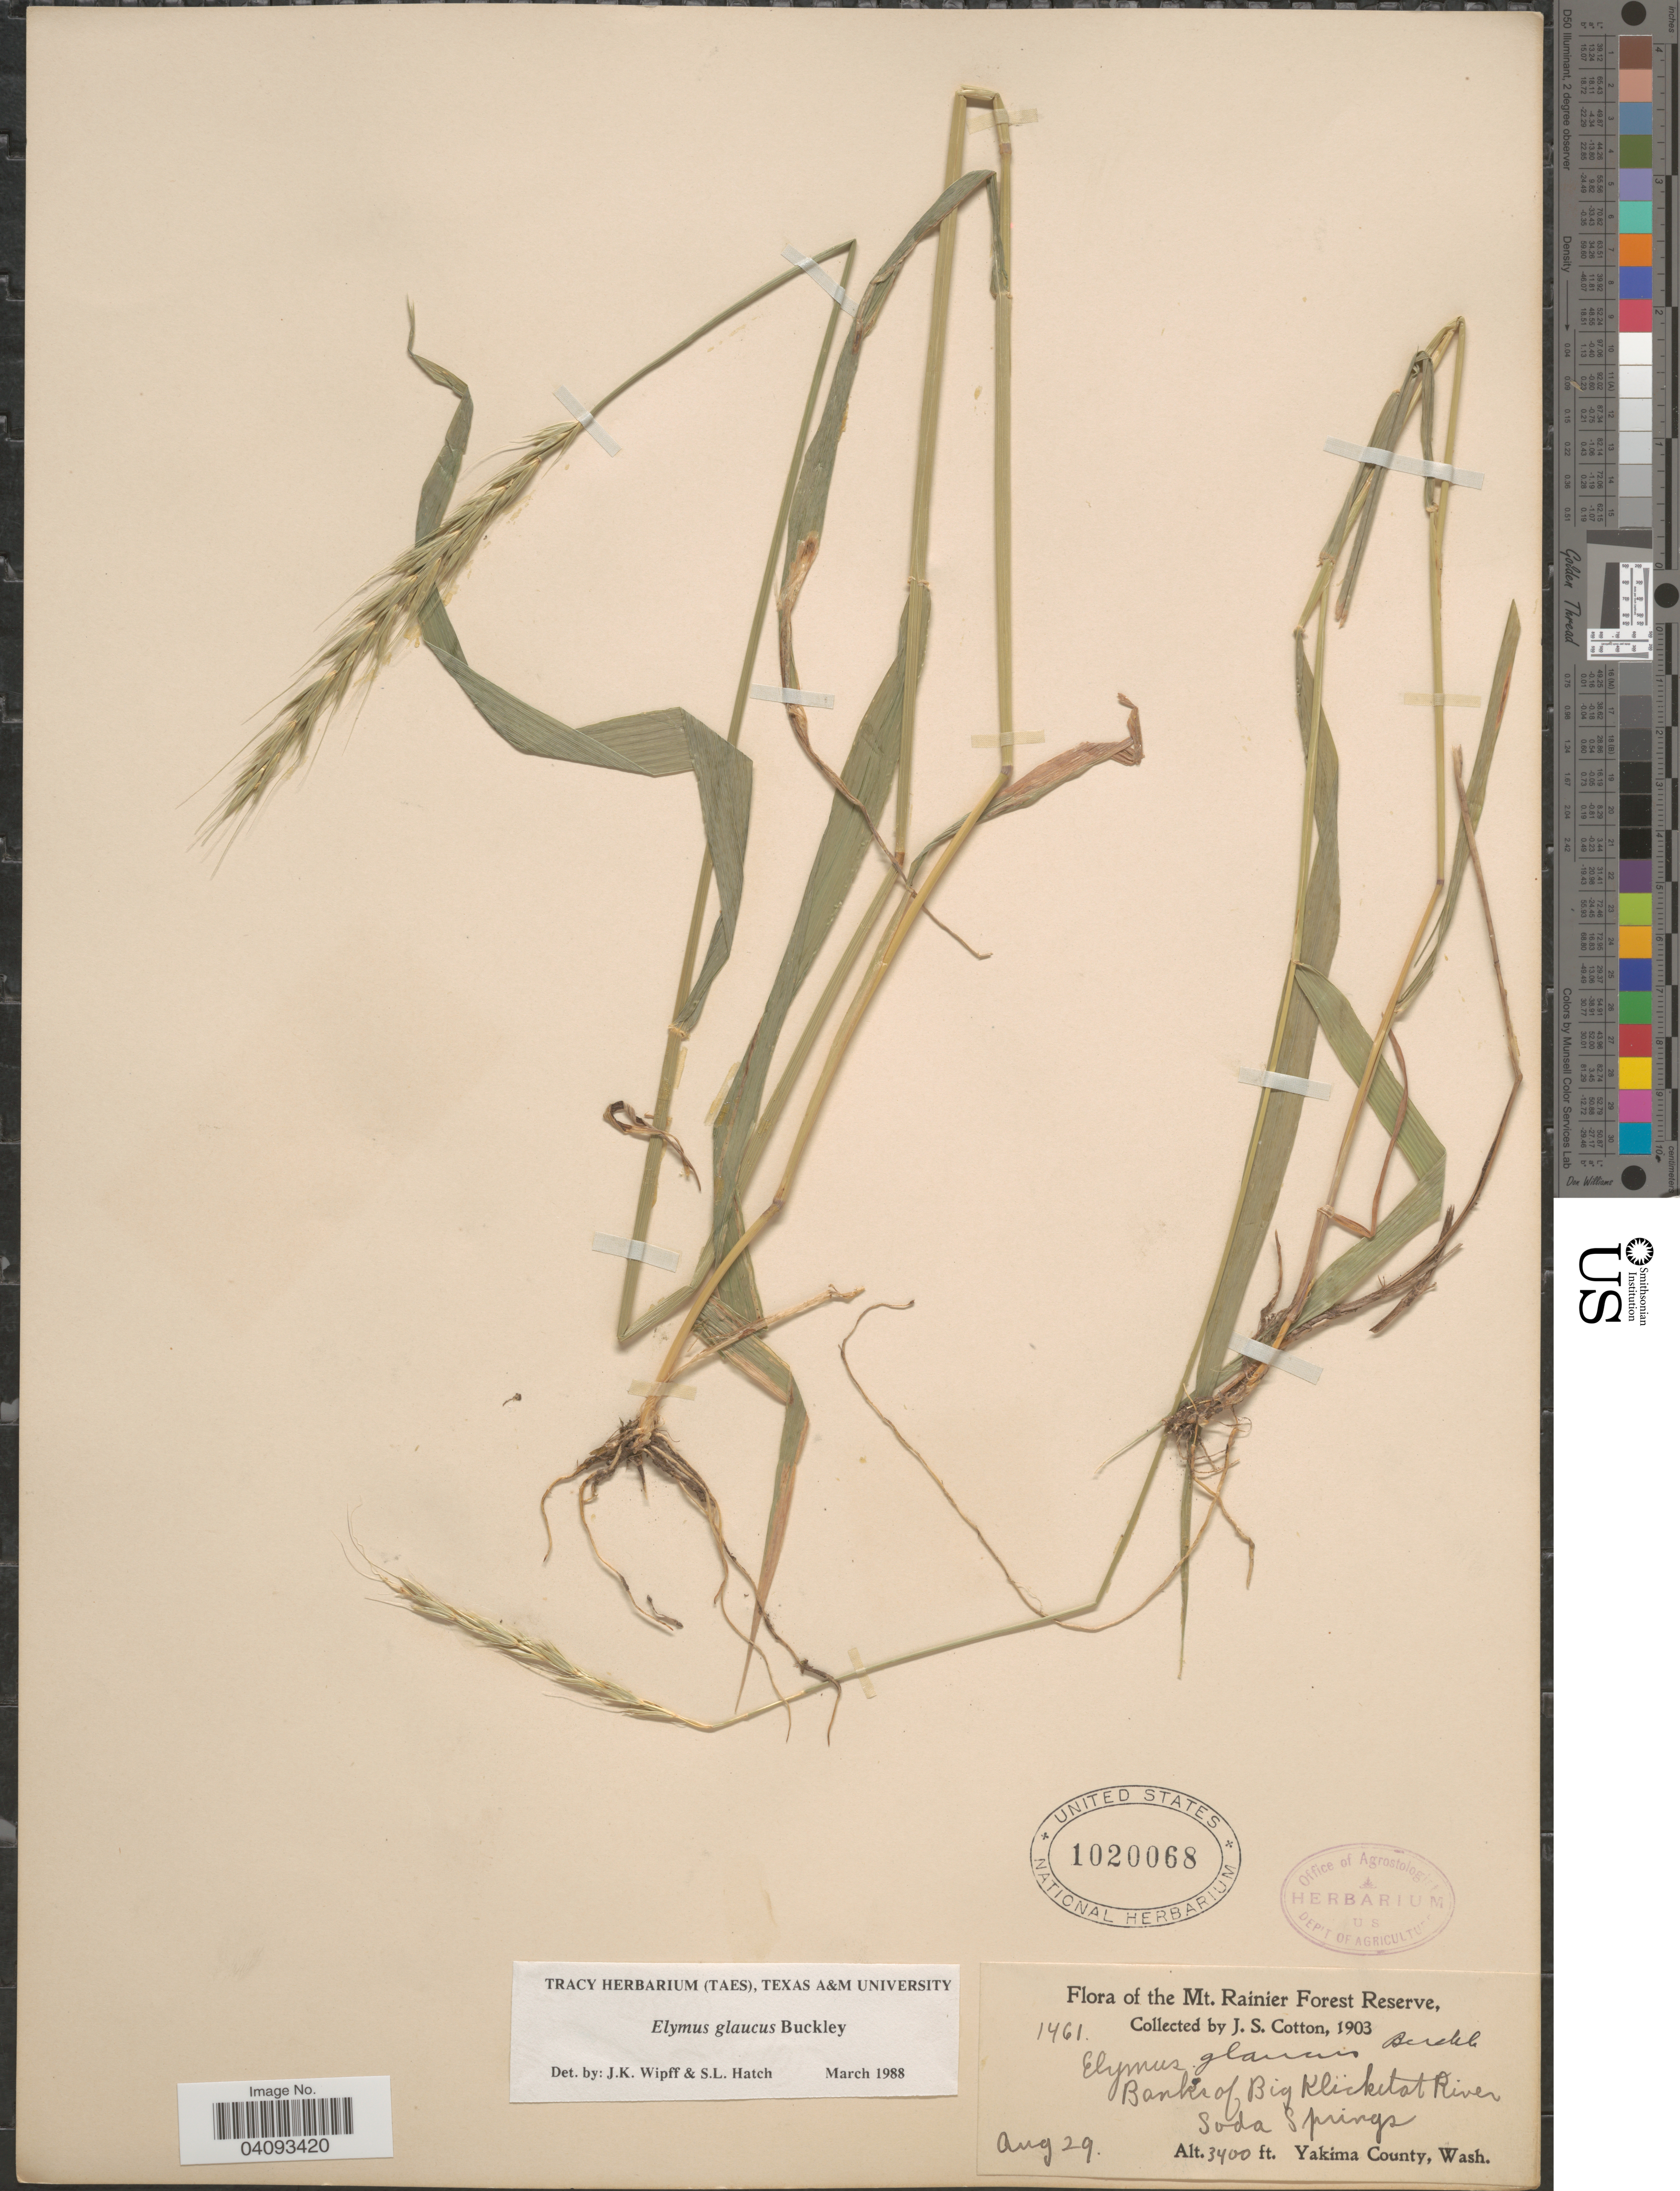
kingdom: Plantae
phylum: Tracheophyta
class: Liliopsida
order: Poales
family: Poaceae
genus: Elymus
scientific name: Elymus glaucus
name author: Buckley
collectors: J. S. Cotton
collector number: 1461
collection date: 1903-08-29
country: United States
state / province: Washington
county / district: Yakima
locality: The Mt. Rainier Forest Reserve. Banks of Big Klickitat River. Soda Springs. Yakima County.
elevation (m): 1036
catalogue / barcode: US 1020068